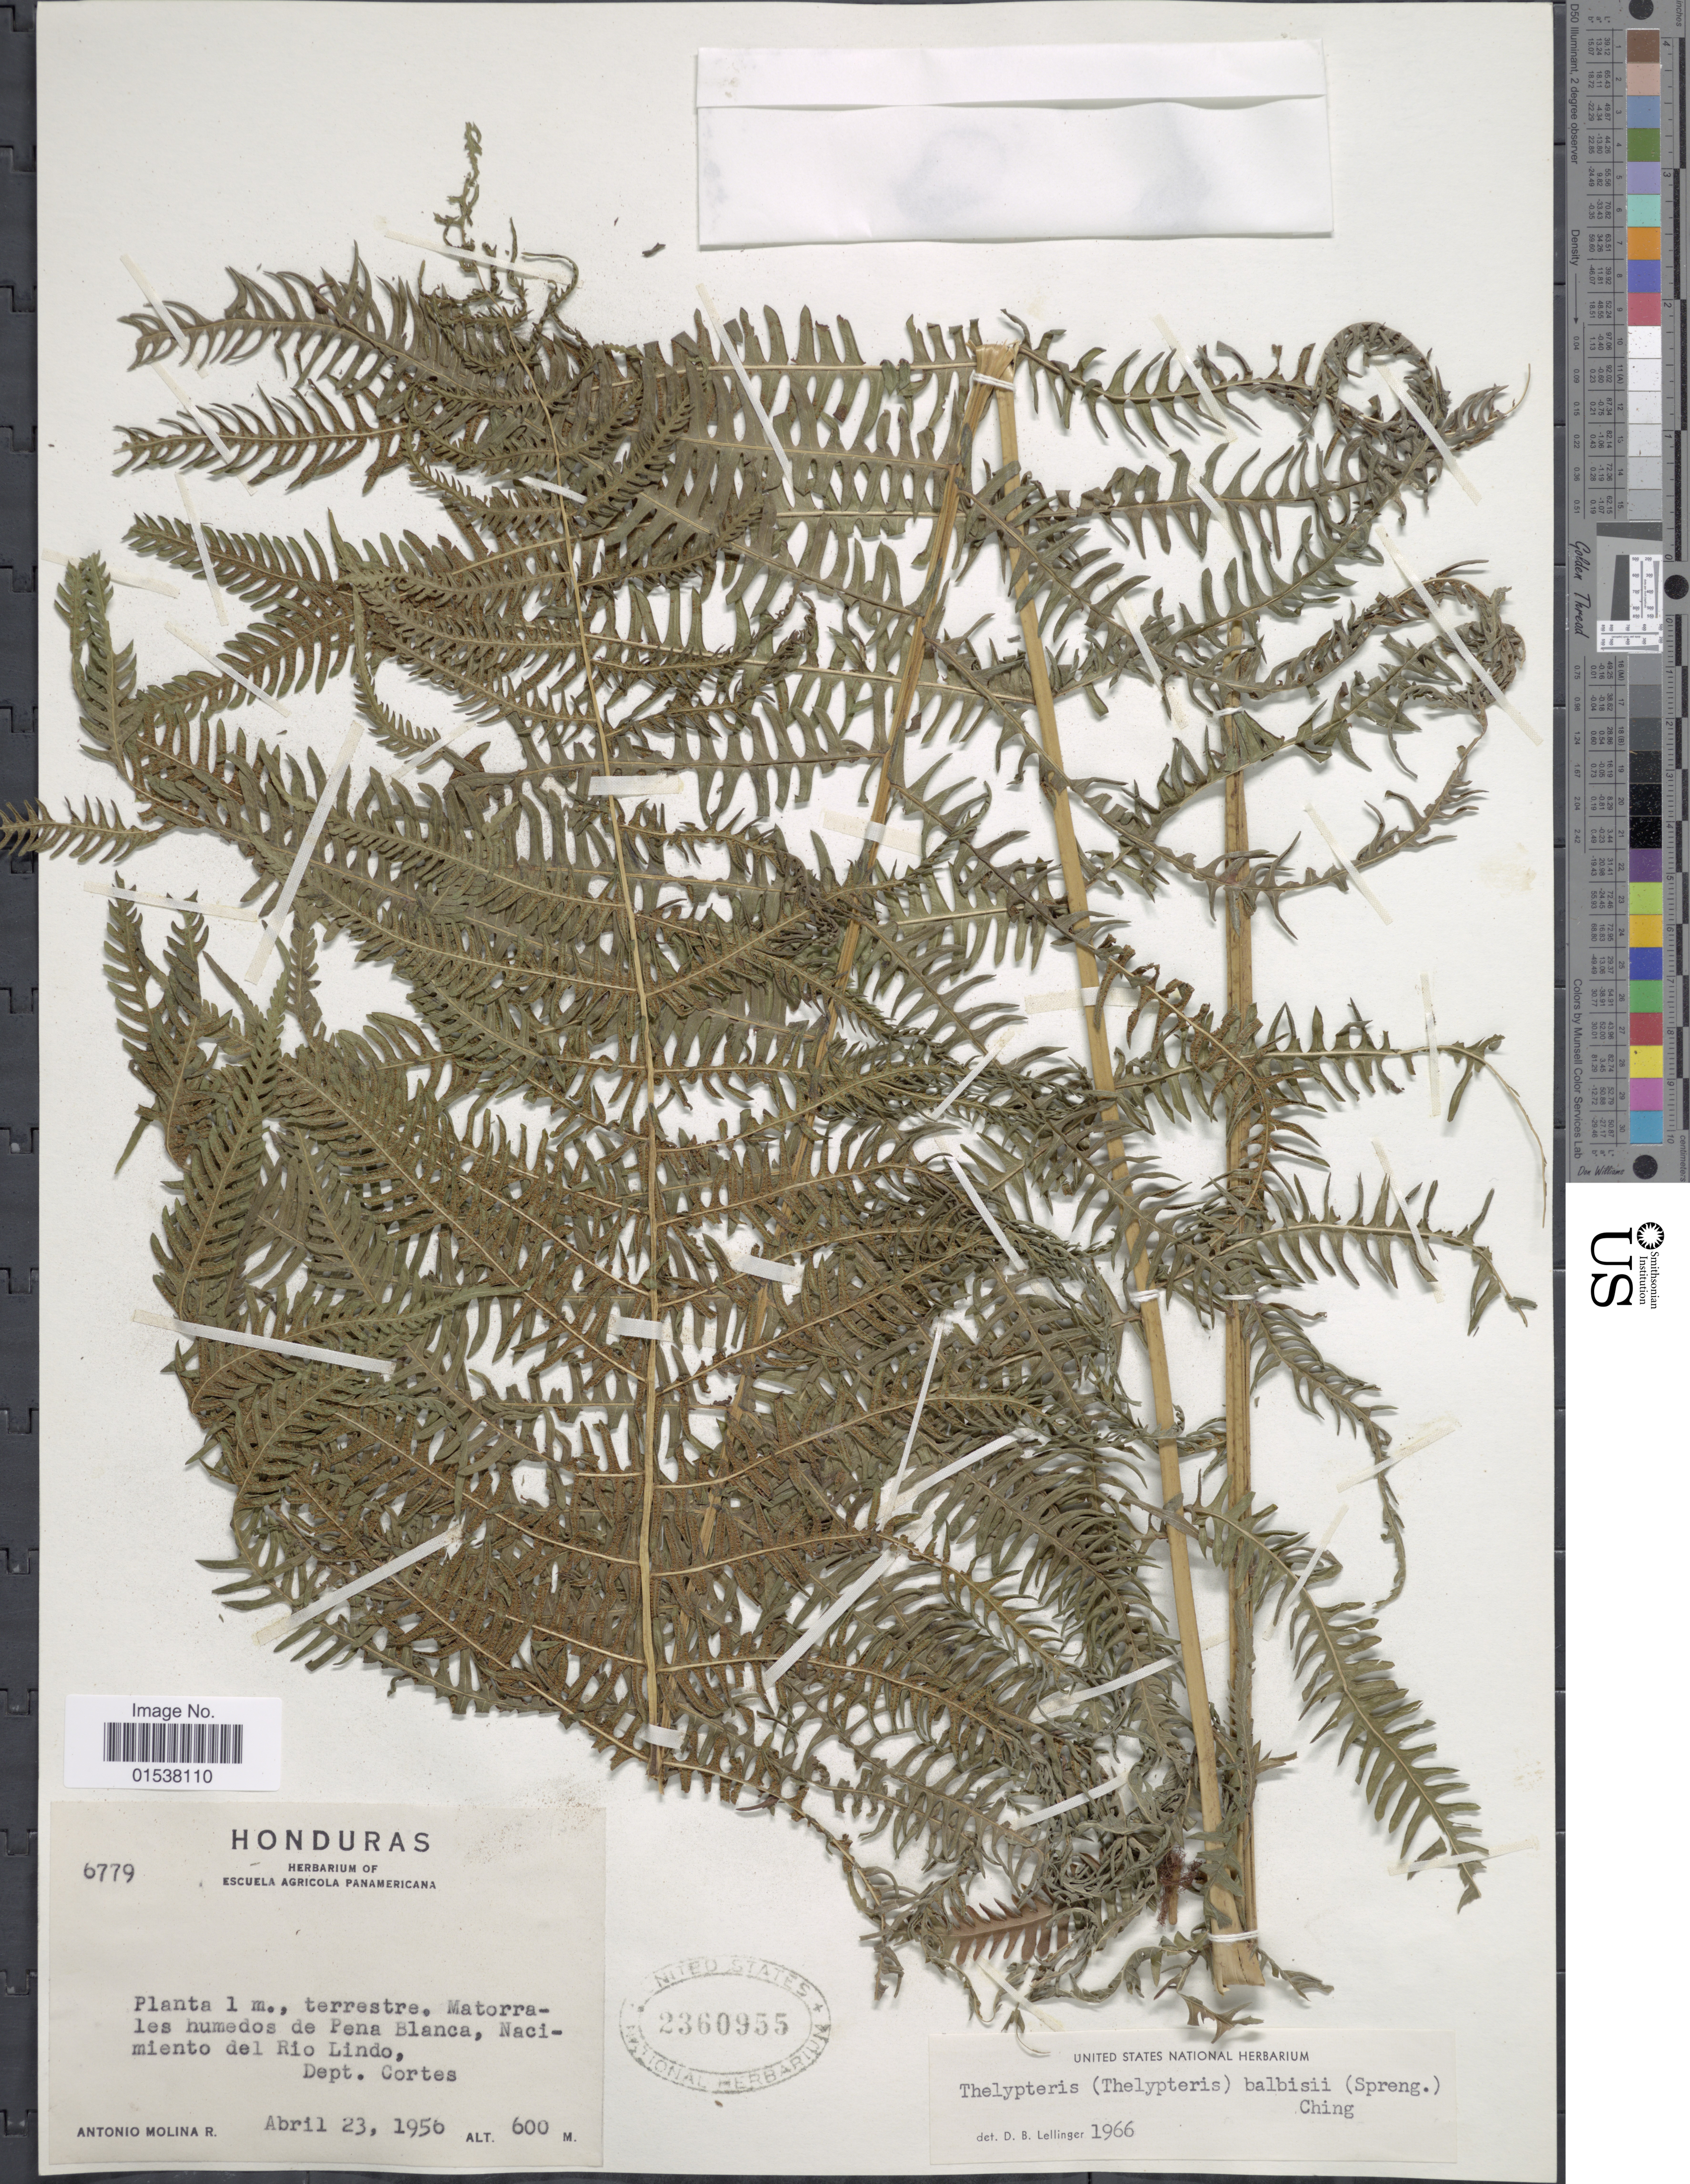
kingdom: Plantae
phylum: Tracheophyta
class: Polypodiopsida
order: Polypodiales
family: Thelypteridaceae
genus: Amauropelta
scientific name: Amauropelta balbisii (Spreng.) comb. nov., ined. 2015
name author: (Spreng.)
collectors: A. Molina R.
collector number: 6779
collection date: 1956-04-23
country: Honduras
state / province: Cortés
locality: Matorrales humedos de Pena Blanca, Nacimiento del Rio Lindo, Dept. Cortes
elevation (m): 600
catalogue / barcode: US 2360955